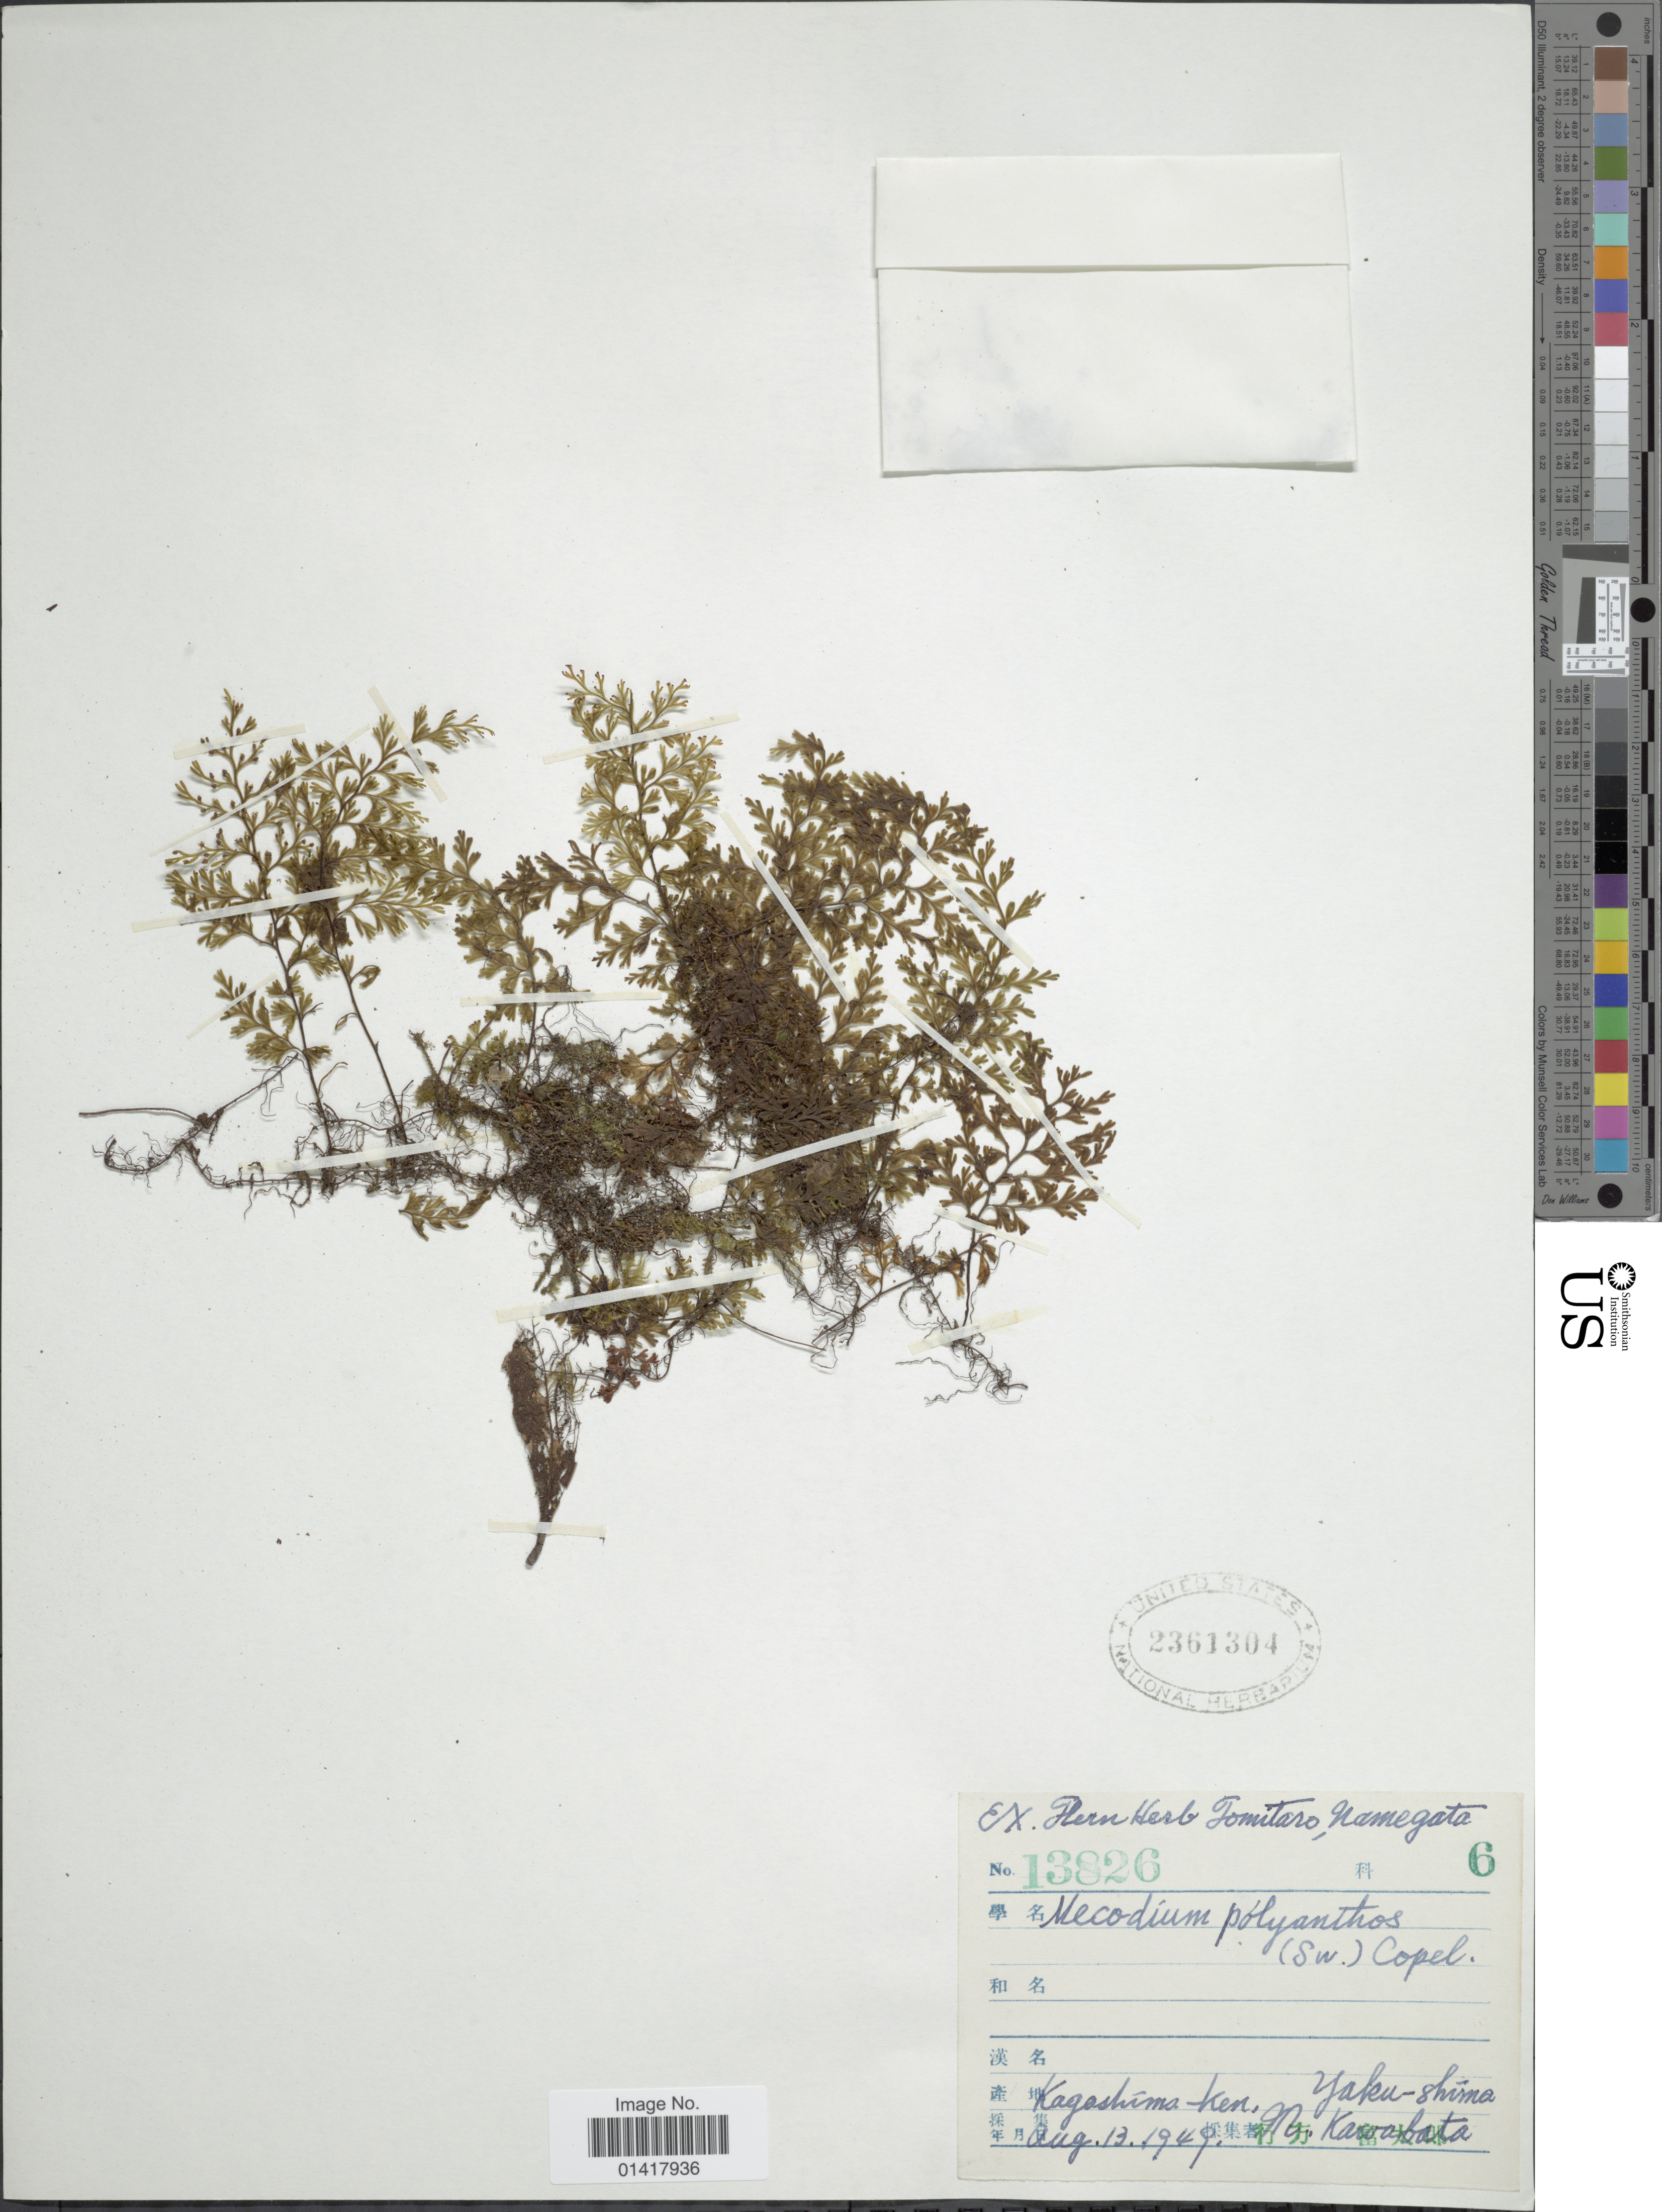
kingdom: Plantae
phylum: Tracheophyta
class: Polypodiopsida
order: Hymenophyllales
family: Hymenophyllaceae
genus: Hymenophyllum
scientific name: Hymenophyllum polyanthos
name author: (Sw.) Sw.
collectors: M. Kawabata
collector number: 13826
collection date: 1949-08-13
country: Japan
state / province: Kagosima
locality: Kagoshima-Ken, Yaku-shima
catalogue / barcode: US 2361304